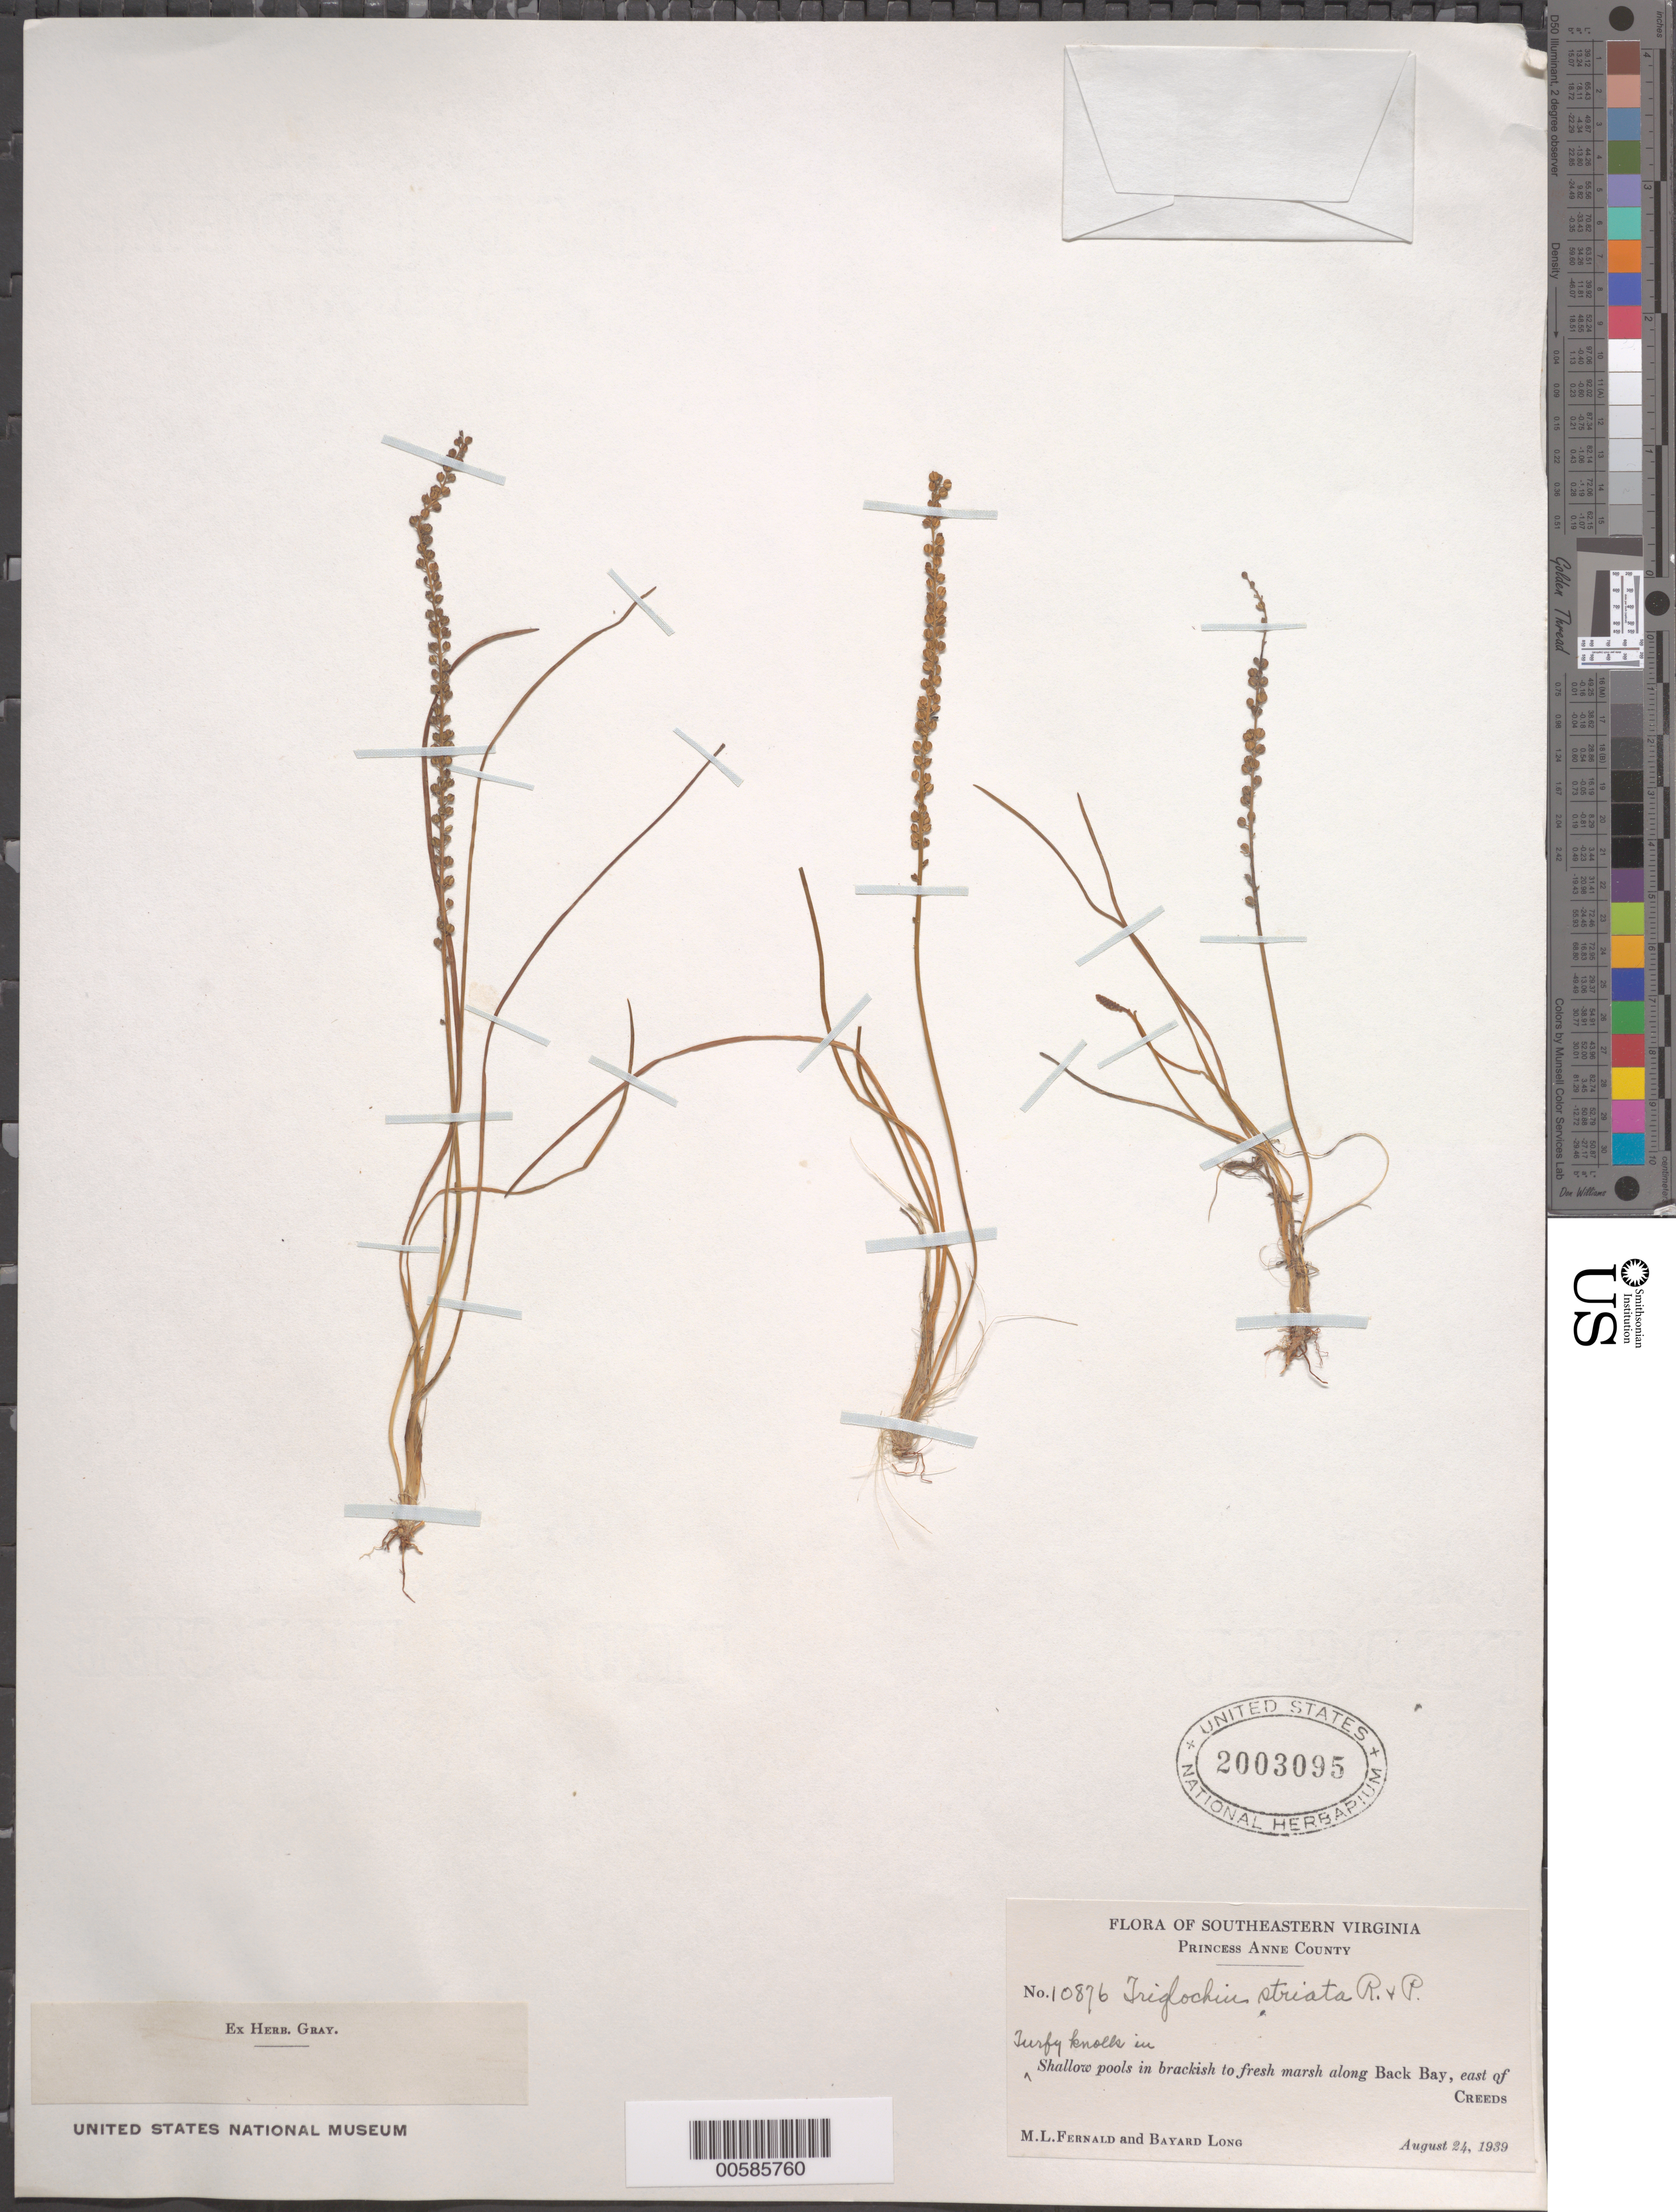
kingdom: Plantae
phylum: Tracheophyta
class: Liliopsida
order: Alismatales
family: Juncaginaceae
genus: Triglochin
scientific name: Triglochin striata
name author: Ruiz & Pav.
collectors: M. L. Fernald & B. Long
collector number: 10876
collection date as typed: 24 Aug 1939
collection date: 1939-08-24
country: United States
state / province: Virginia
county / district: City of Virginia Beach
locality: Princess Anne County, along Back Bay, E of Creeds. [Princess Anne County is now part of City of Virginia Beach.]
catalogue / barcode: US 2003095